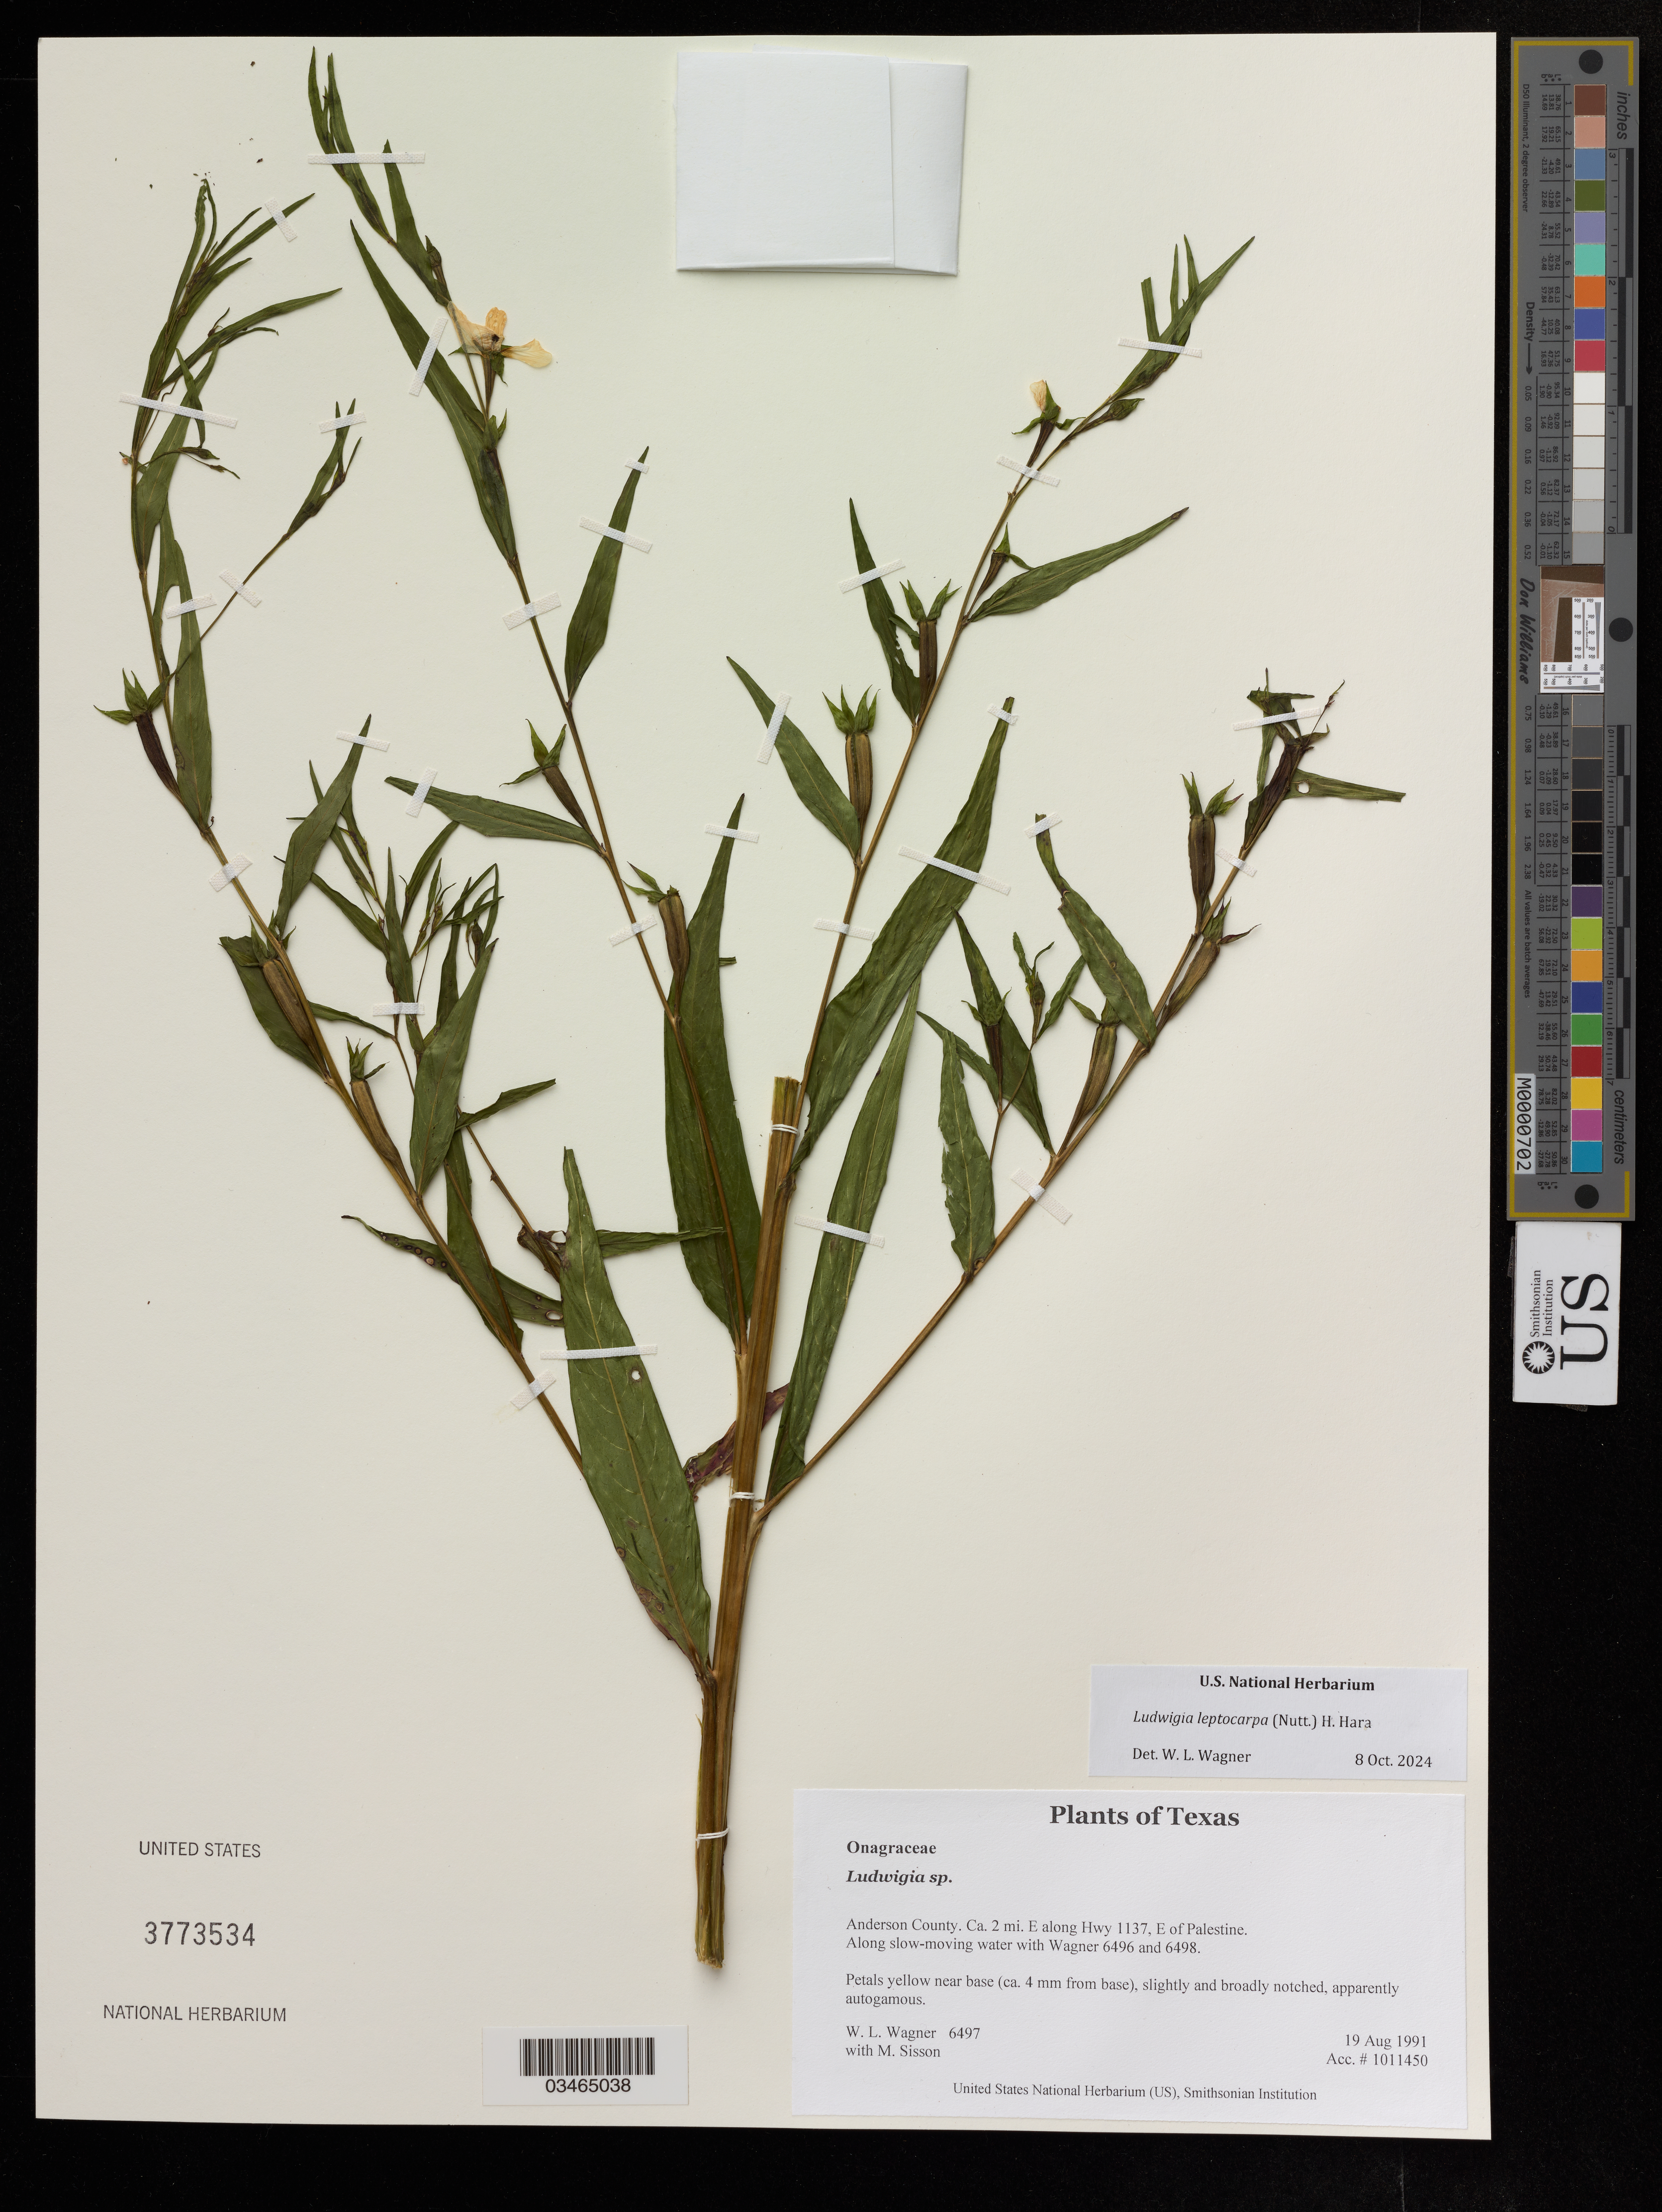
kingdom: Plantae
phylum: Tracheophyta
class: Magnoliopsida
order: Myrtales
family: Onagraceae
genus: Ludwigia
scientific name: Ludwigia leptocarpa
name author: (Nutt.) H. Hara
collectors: W. L. Wagner & M. Sisson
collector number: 6497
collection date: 1991-08-19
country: United States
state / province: Texas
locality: Anderson County. Ca. 2 mi. E along Hwy 1137, E of Palestine.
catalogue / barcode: US 3773534